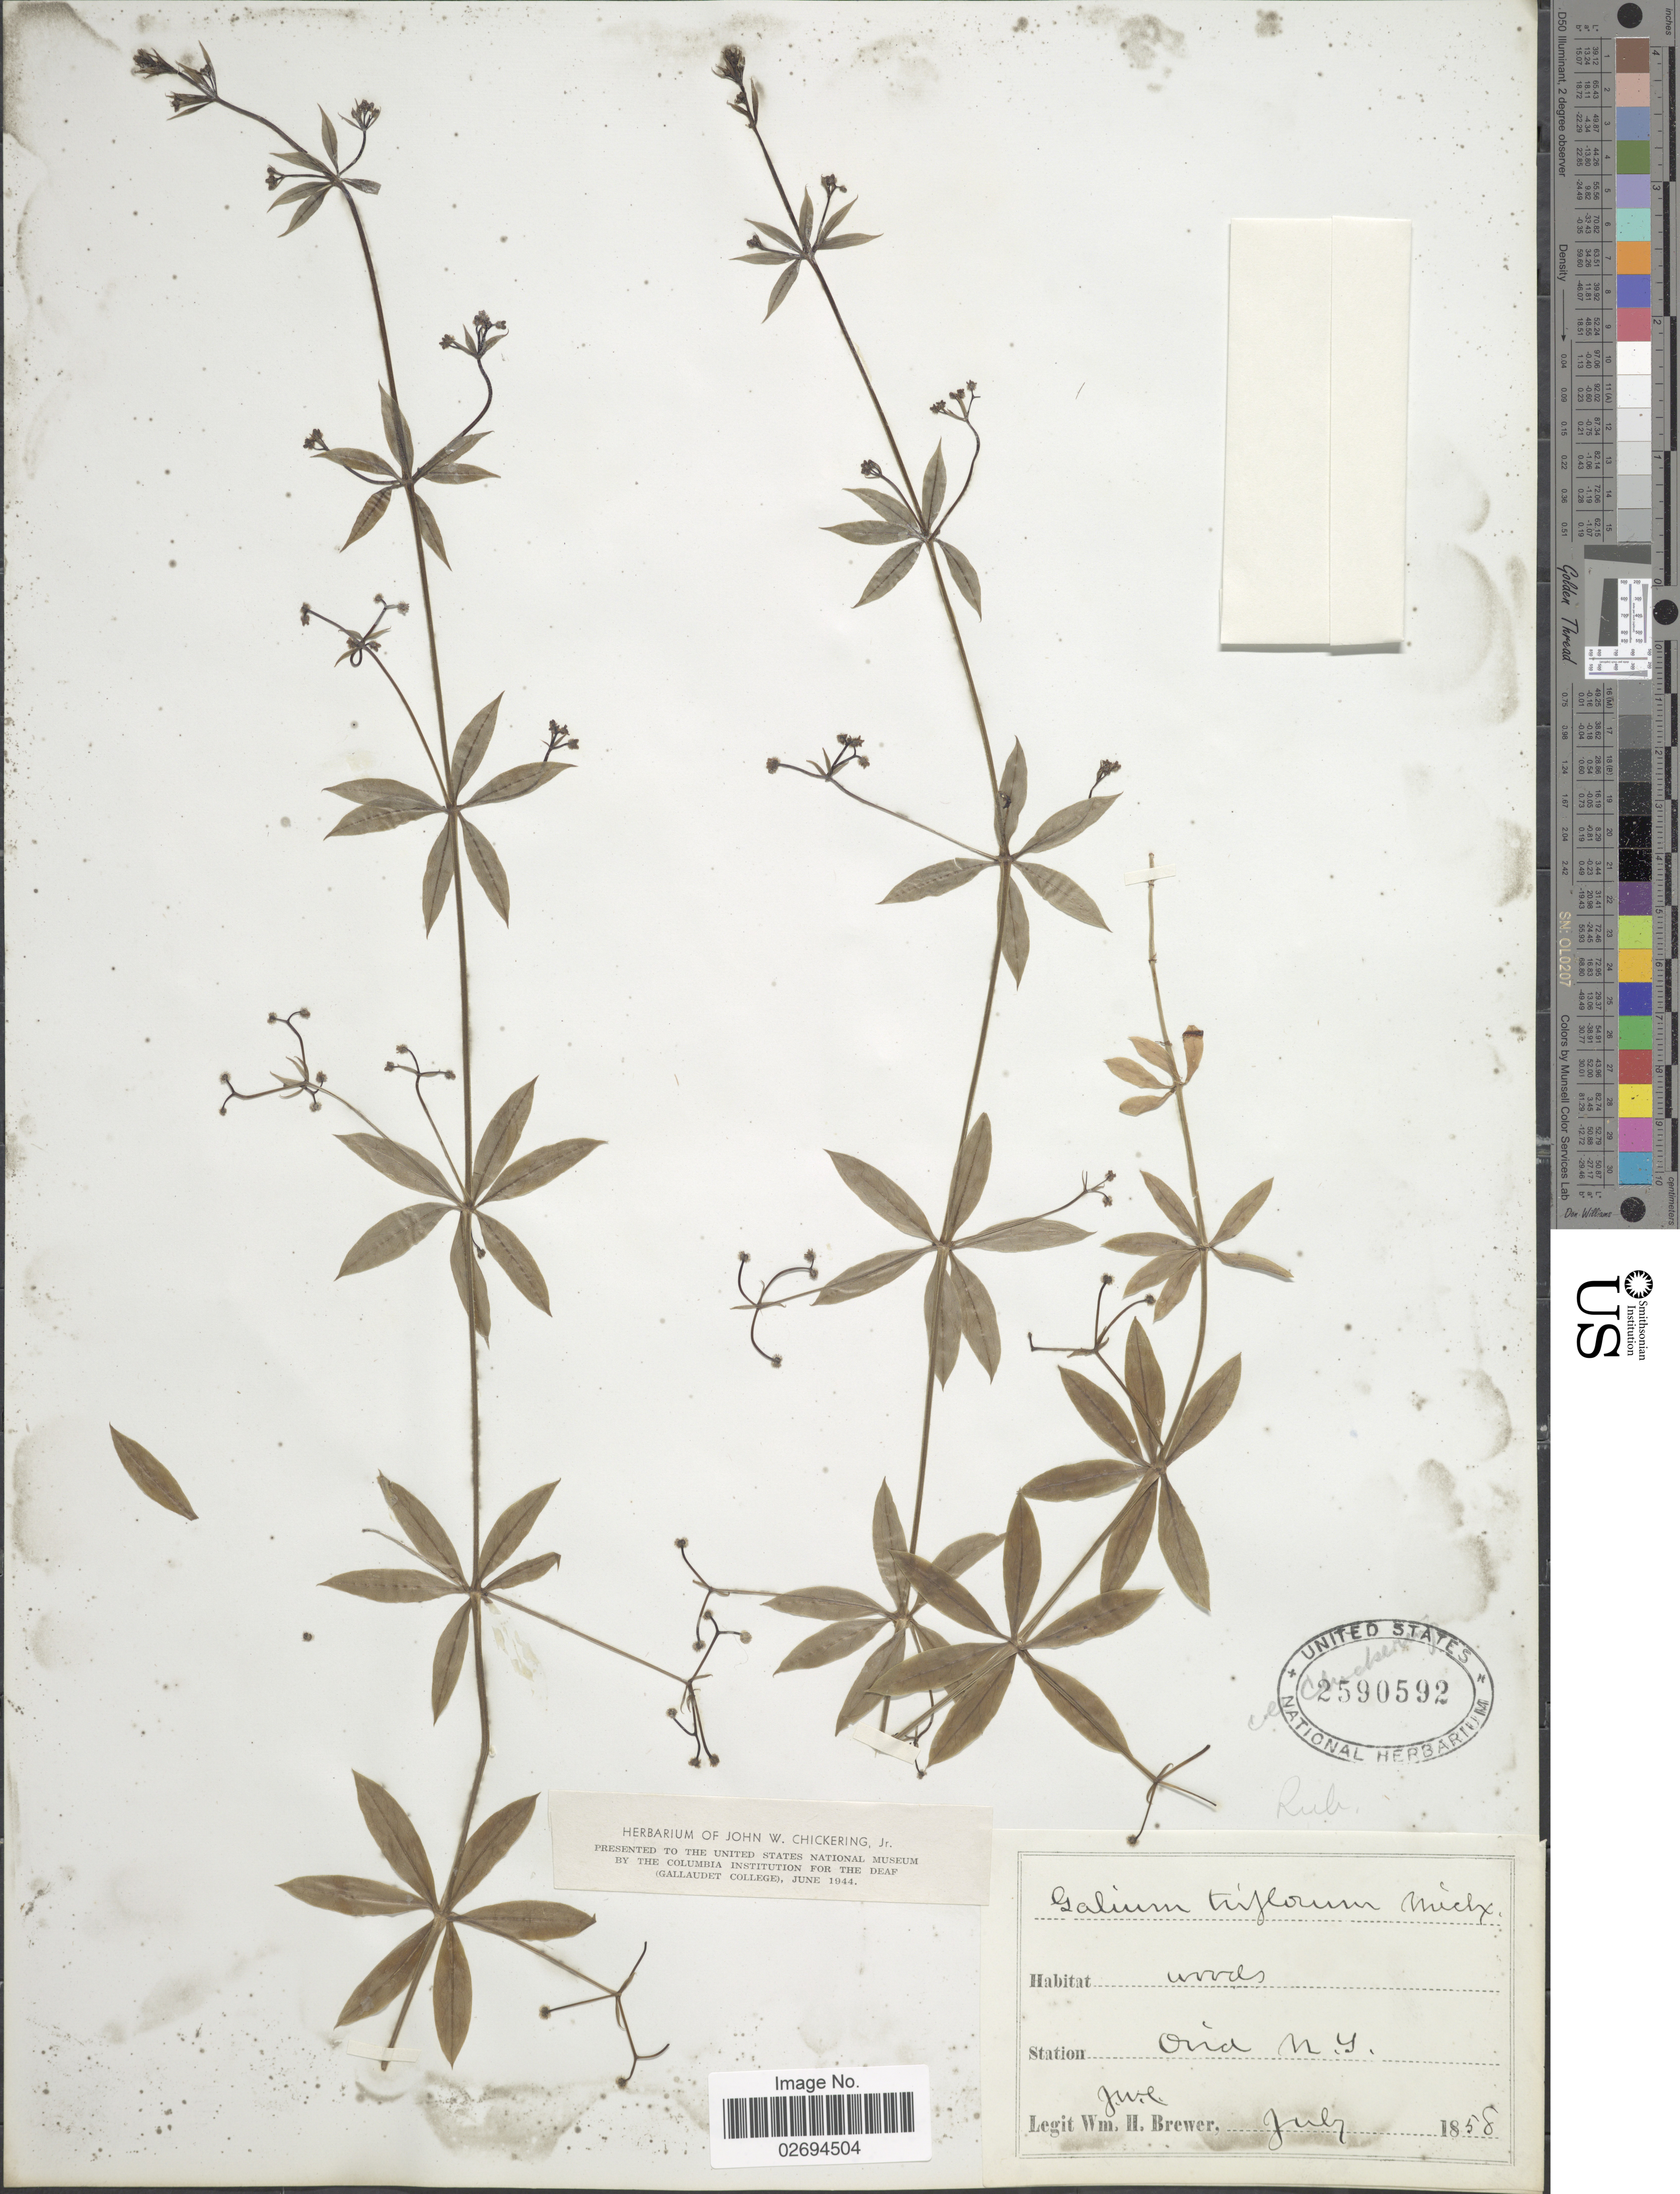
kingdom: Plantae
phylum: Tracheophyta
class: Magnoliopsida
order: Gentianales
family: Rubiaceae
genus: Galium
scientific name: Galium triflorum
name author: Michx.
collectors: J. Chickering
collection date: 1858-07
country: United States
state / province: New York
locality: Ovid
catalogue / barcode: US 2590592